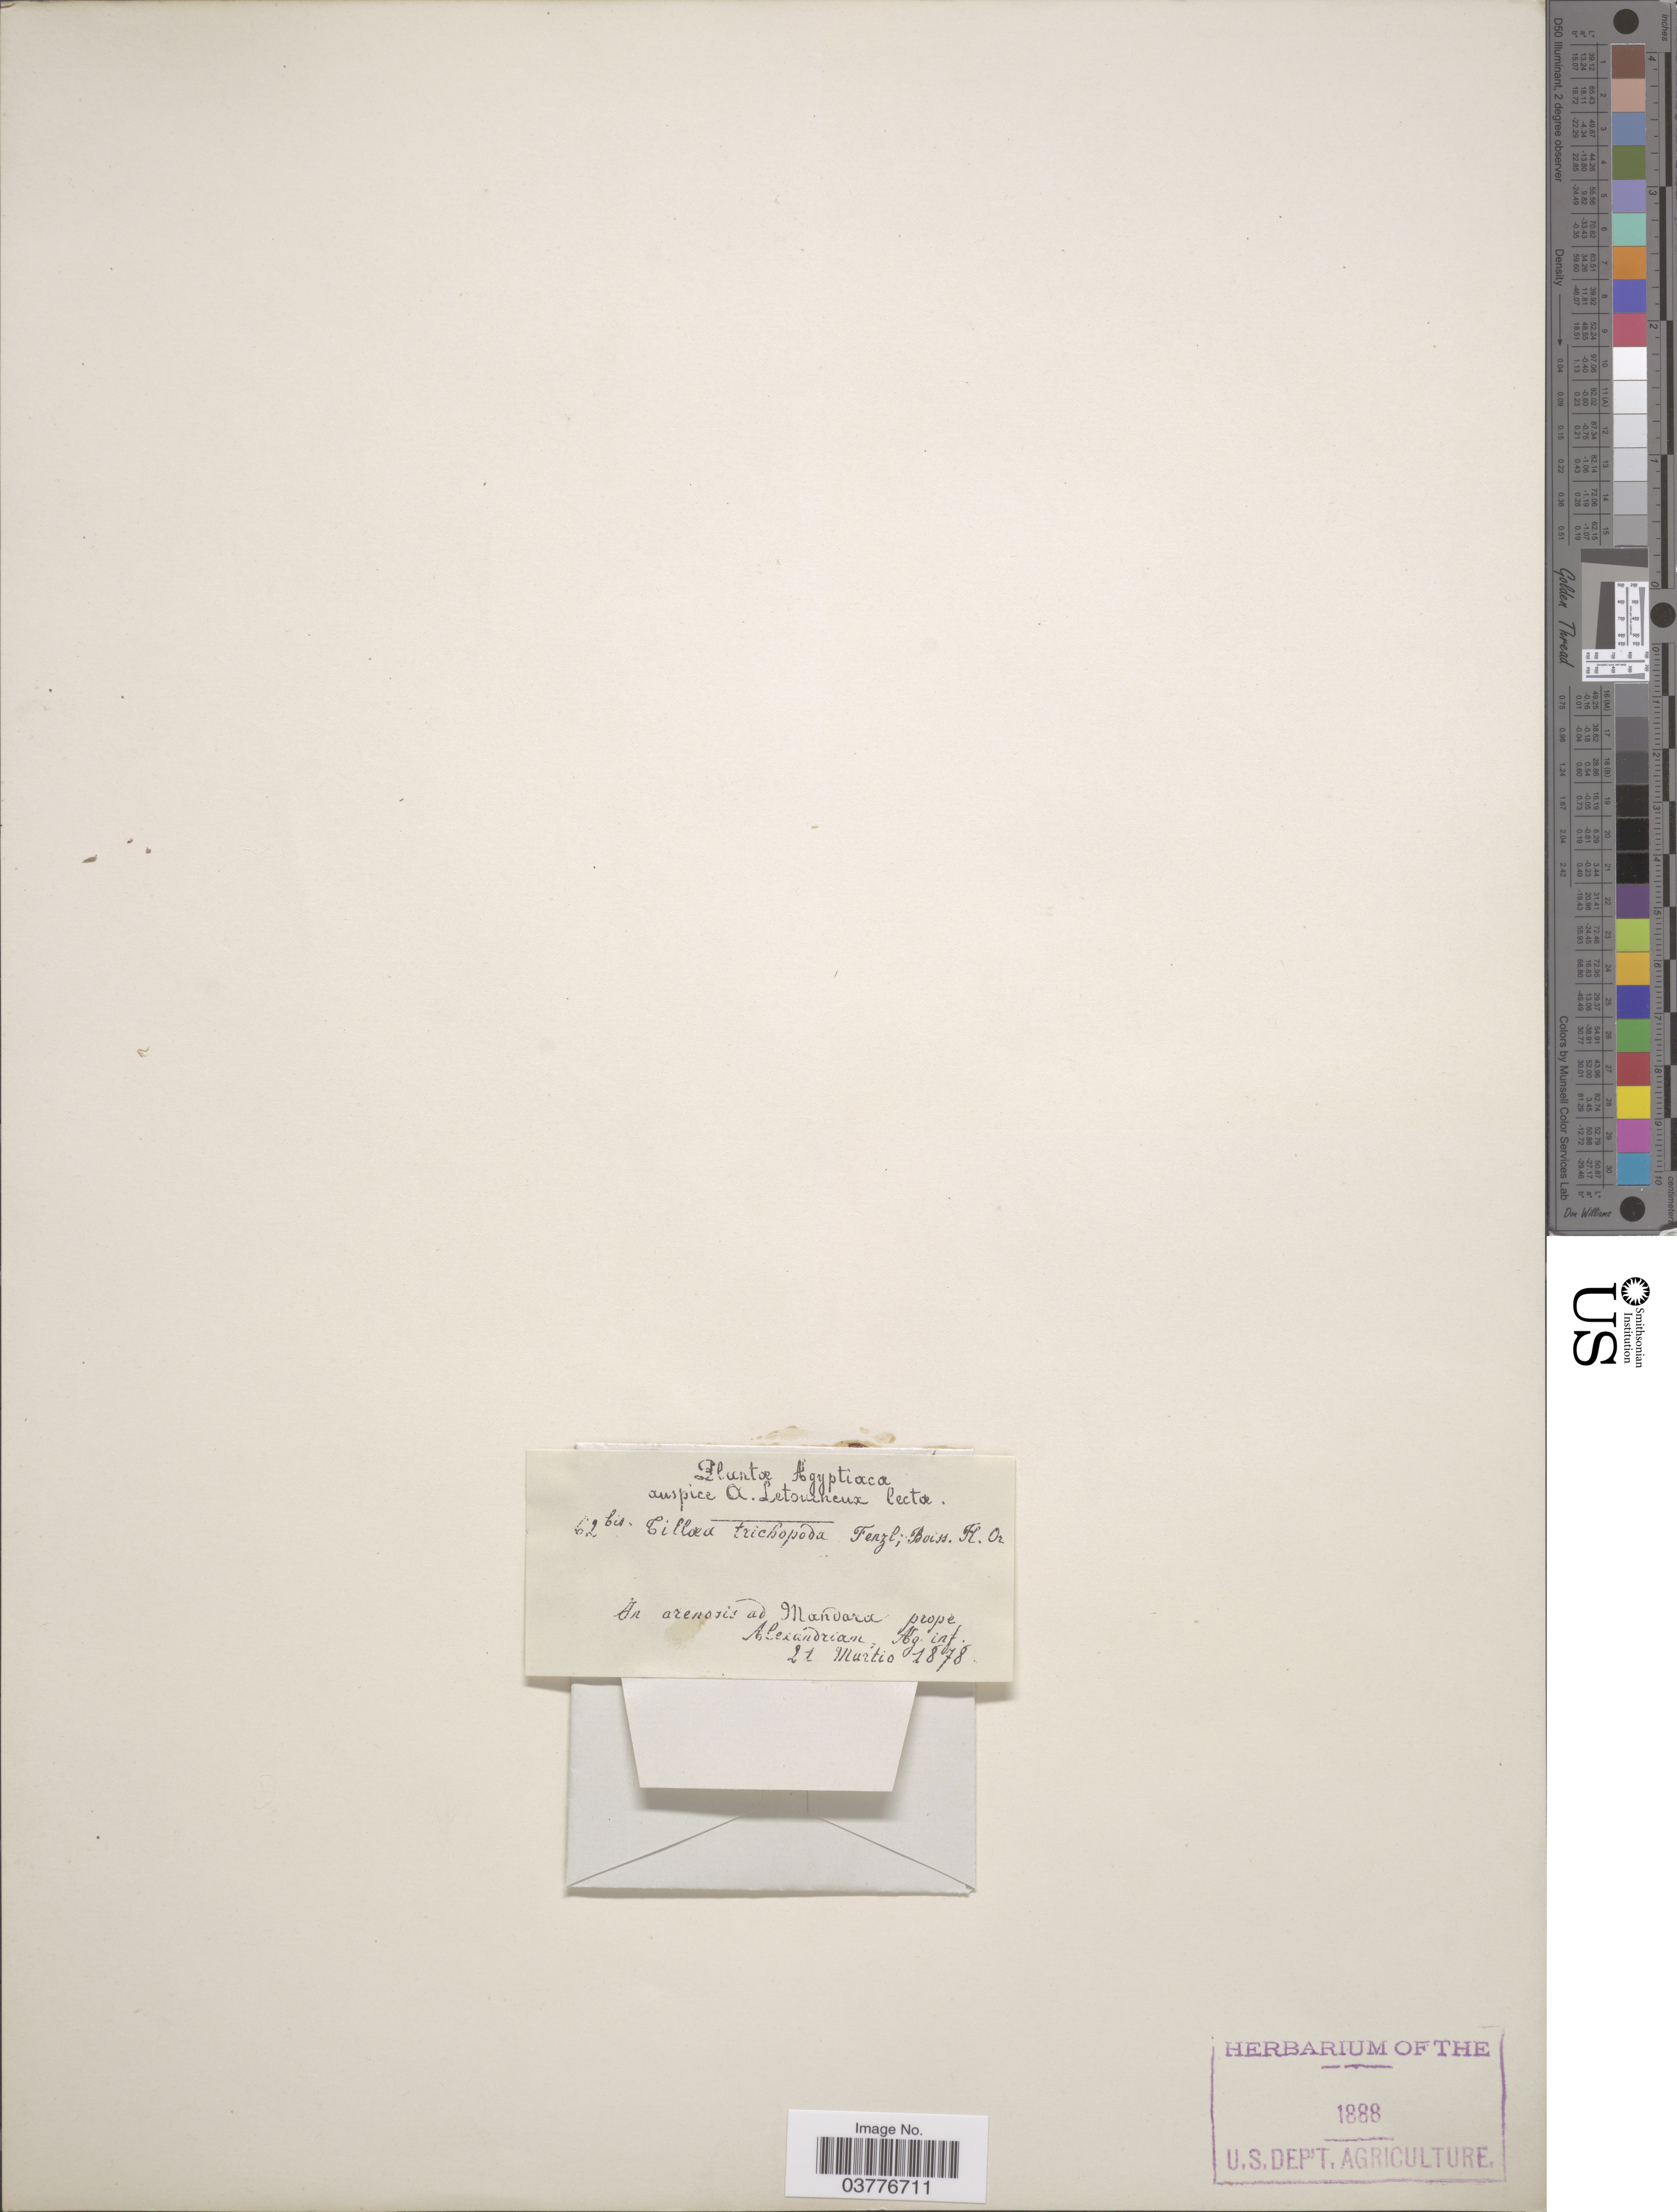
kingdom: Plantae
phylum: Tracheophyta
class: Magnoliopsida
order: Saxifragales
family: Crassulaceae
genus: Crassula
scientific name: Crassula alata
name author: (Viv.) A. Berger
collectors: A. Letourneux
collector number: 62bis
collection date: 1878-03-21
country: Egypt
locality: Agyptiocca. In arenosis ad Mandara prop Alexandrian, Ag. inf.